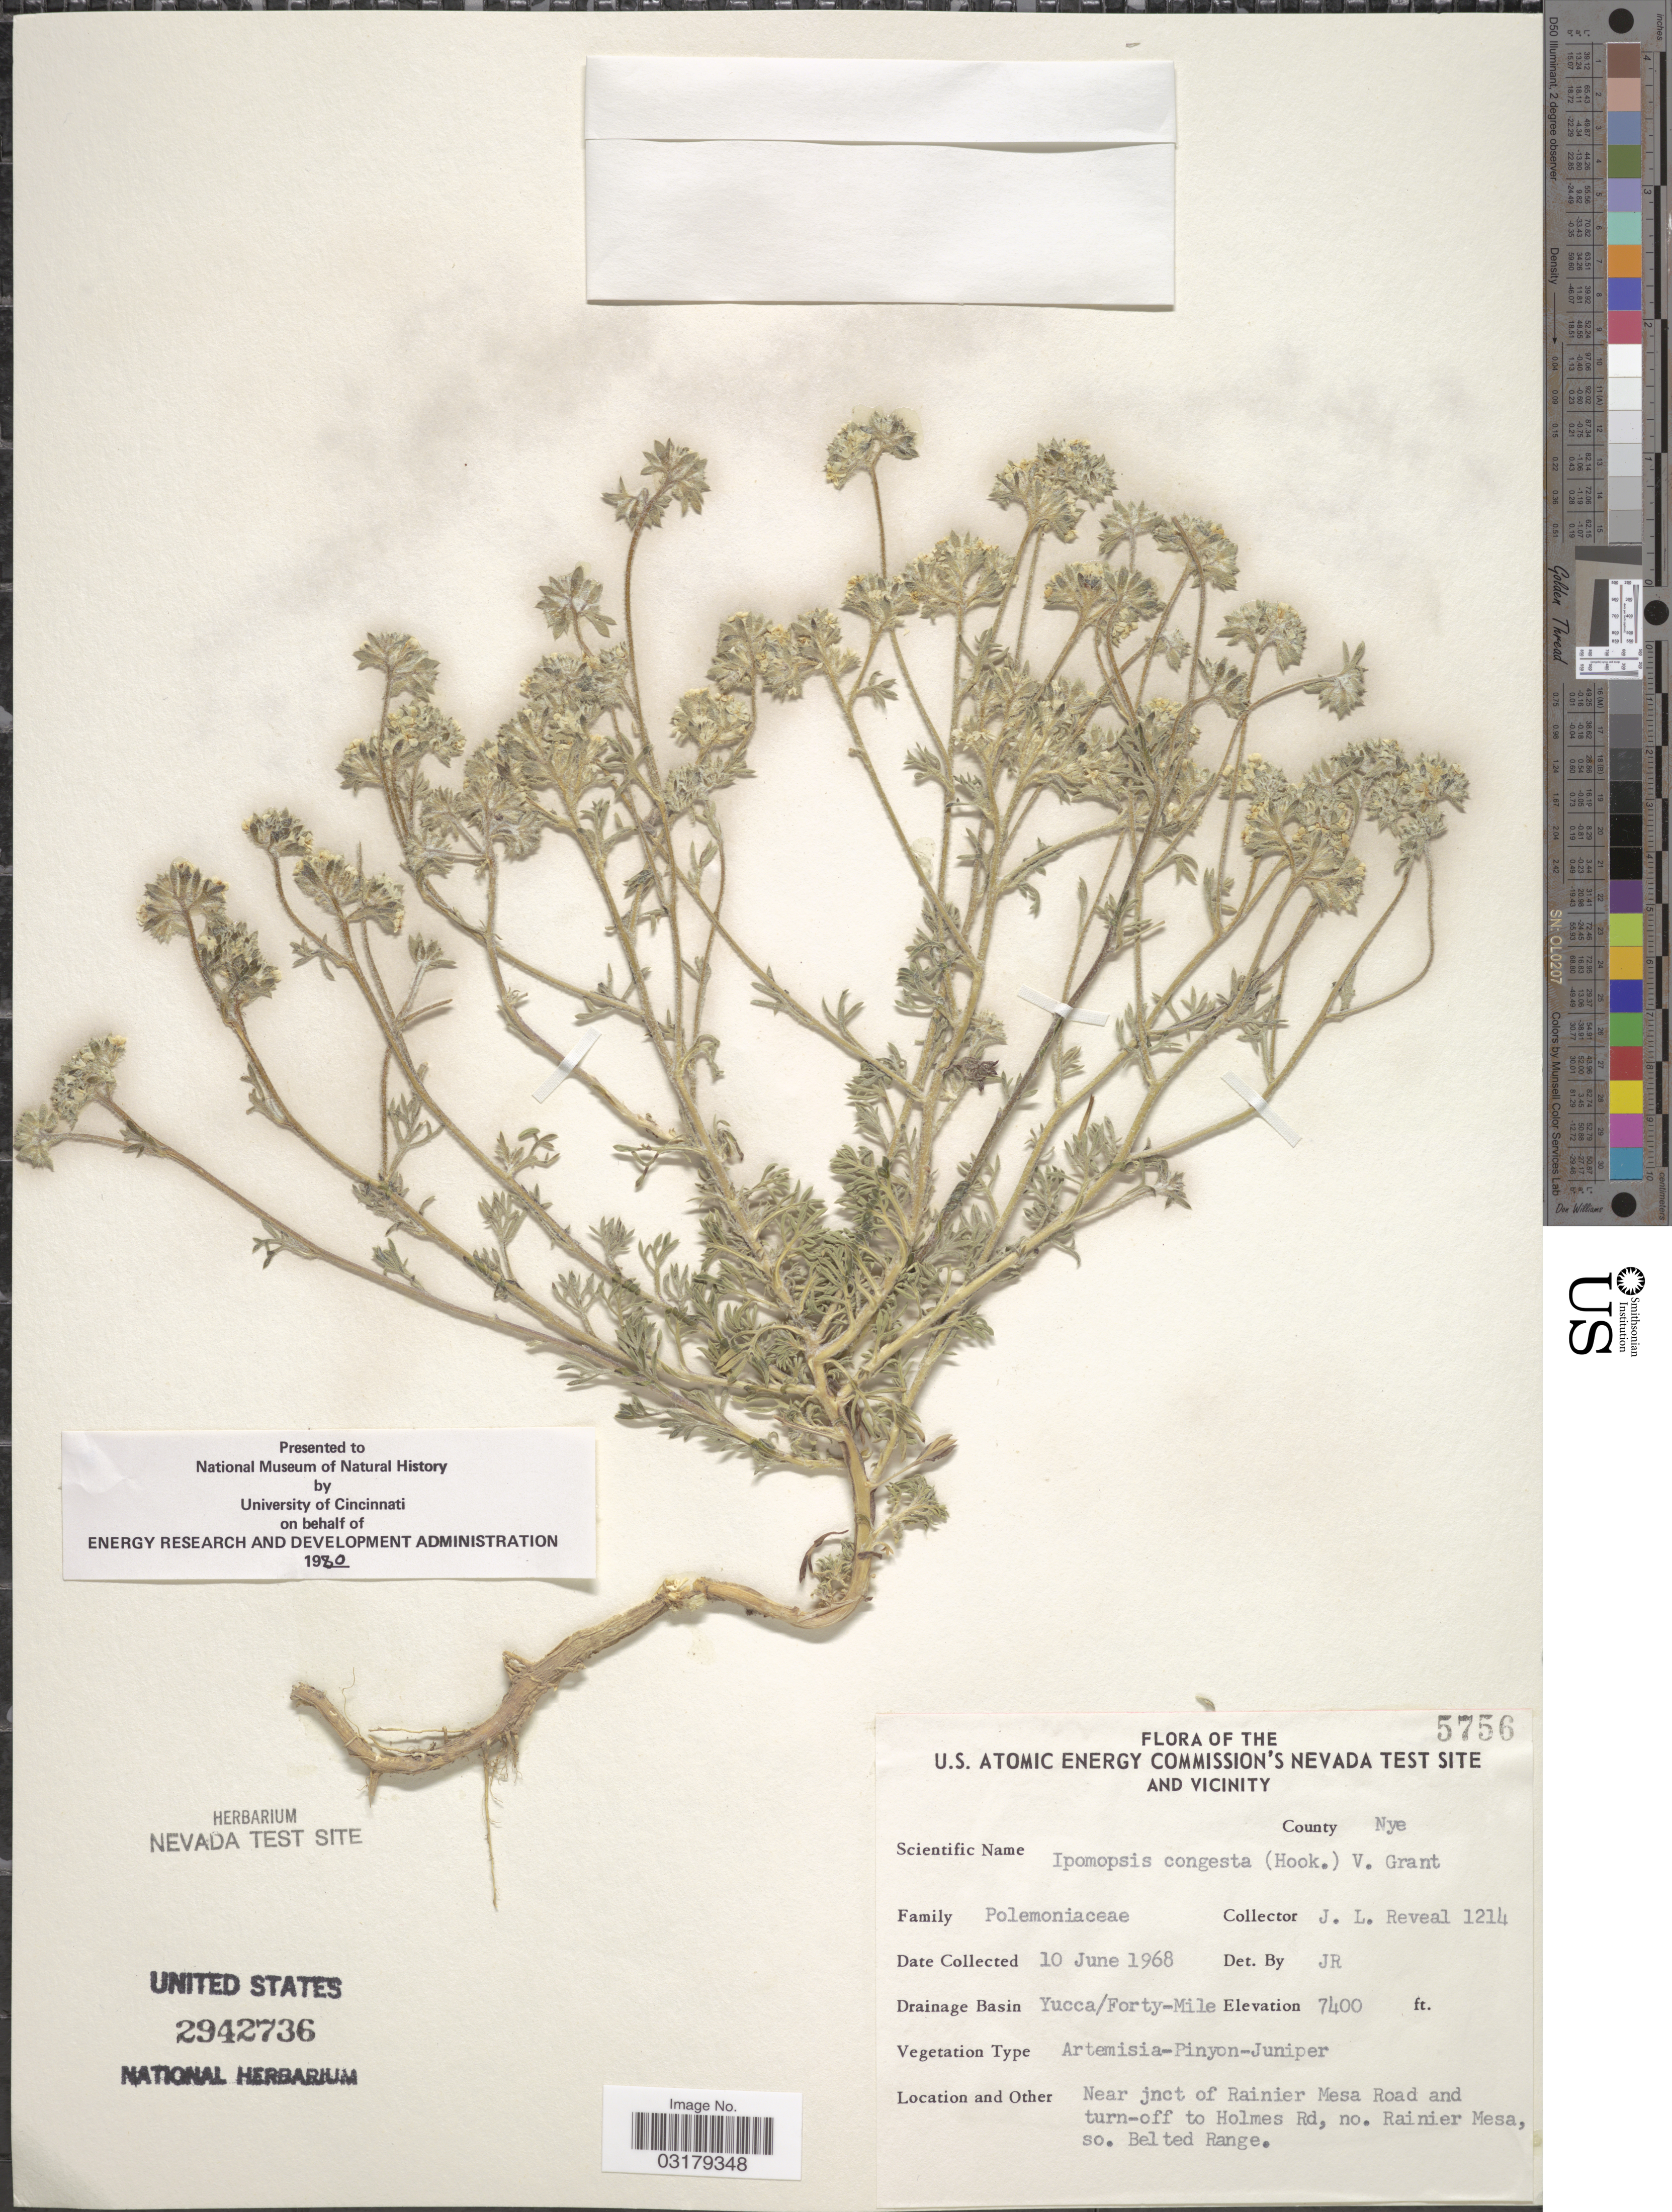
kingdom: Plantae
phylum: Tracheophyta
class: Magnoliopsida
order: Ericales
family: Polemoniaceae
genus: Ipomopsis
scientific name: Ipomopsis congesta var. palmifrons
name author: Brand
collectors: J. L. Reveal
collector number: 1214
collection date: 1968-06-10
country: United States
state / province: Nevada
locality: The U.S. Atomic Energy Commission's Nevada test site and vicinity. County Nye. Drainage Basin Yucca/Forty-Mile. Near jnct of Rainier Mesa Road and turn-off to Holmes Rd, no. Rainier Mesa, so. Belted Range.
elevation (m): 2256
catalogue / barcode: US 2942736